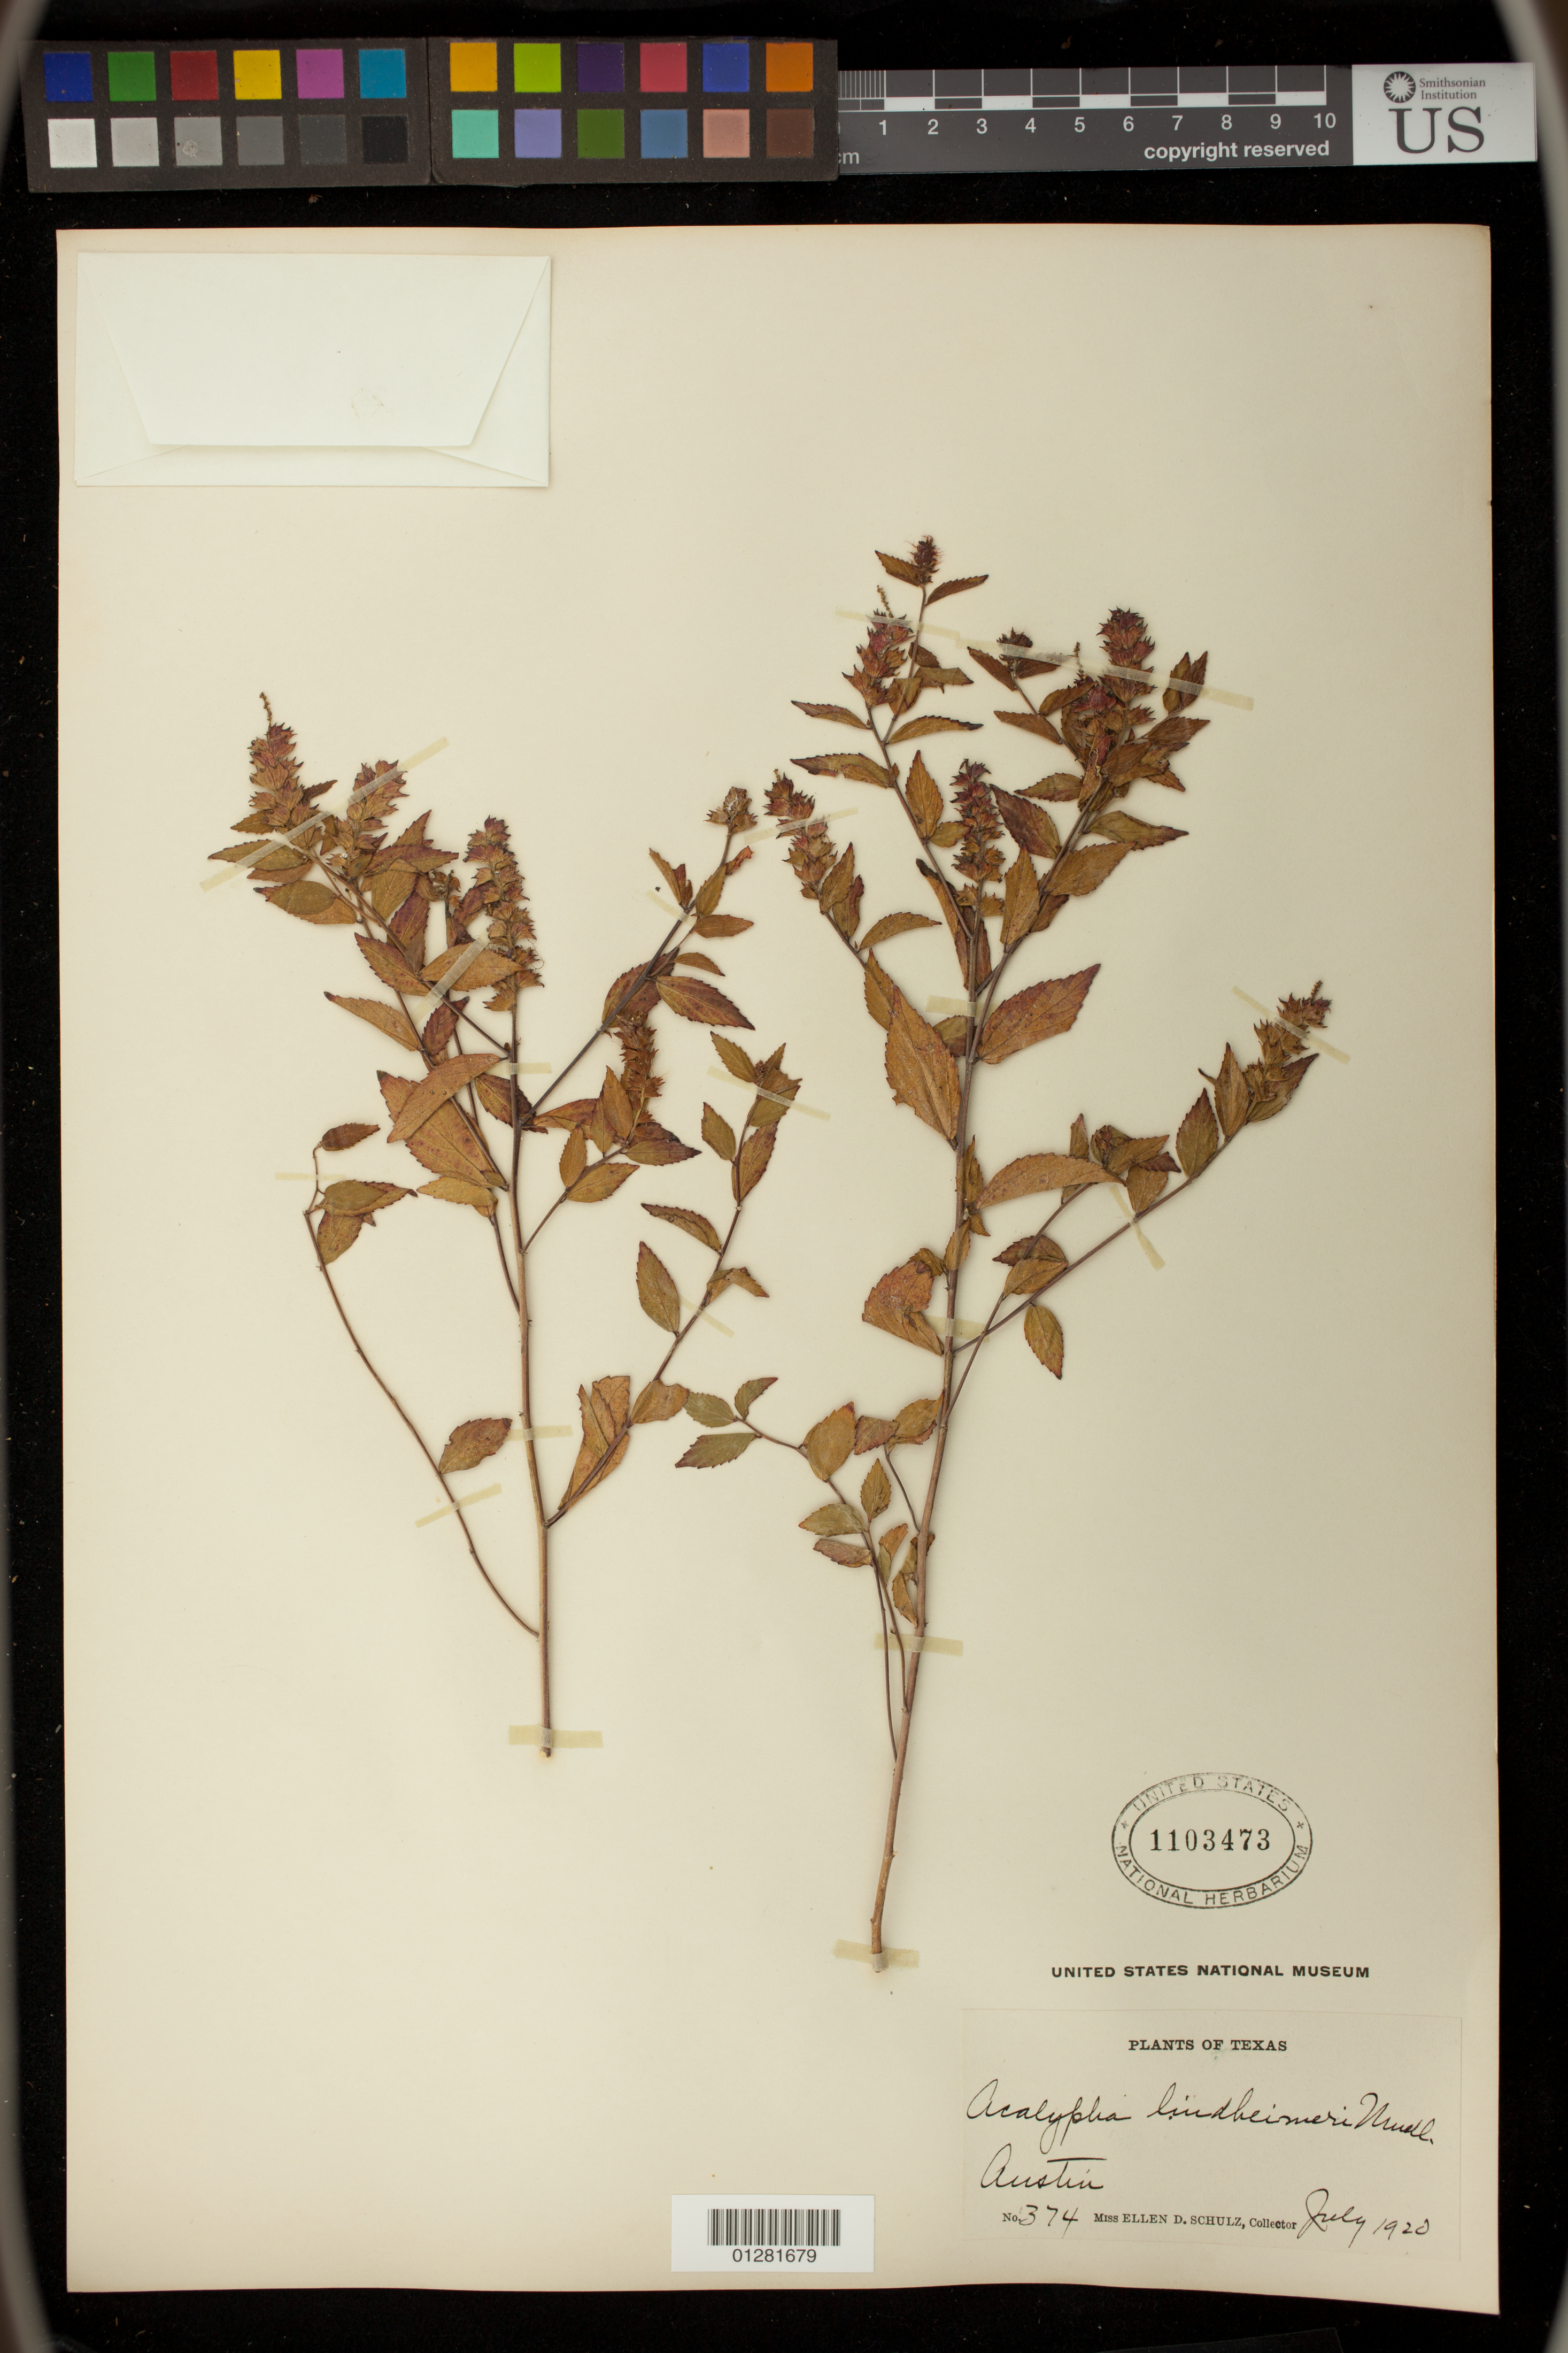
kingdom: Plantae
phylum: Tracheophyta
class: Magnoliopsida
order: Malpighiales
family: Euphorbiaceae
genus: Acalypha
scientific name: Acalypha lindheimeri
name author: Müll. Arg.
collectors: E. Schultz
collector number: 374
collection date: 1920-07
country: United States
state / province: Texas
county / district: Travis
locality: Austin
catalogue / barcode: US 1103473